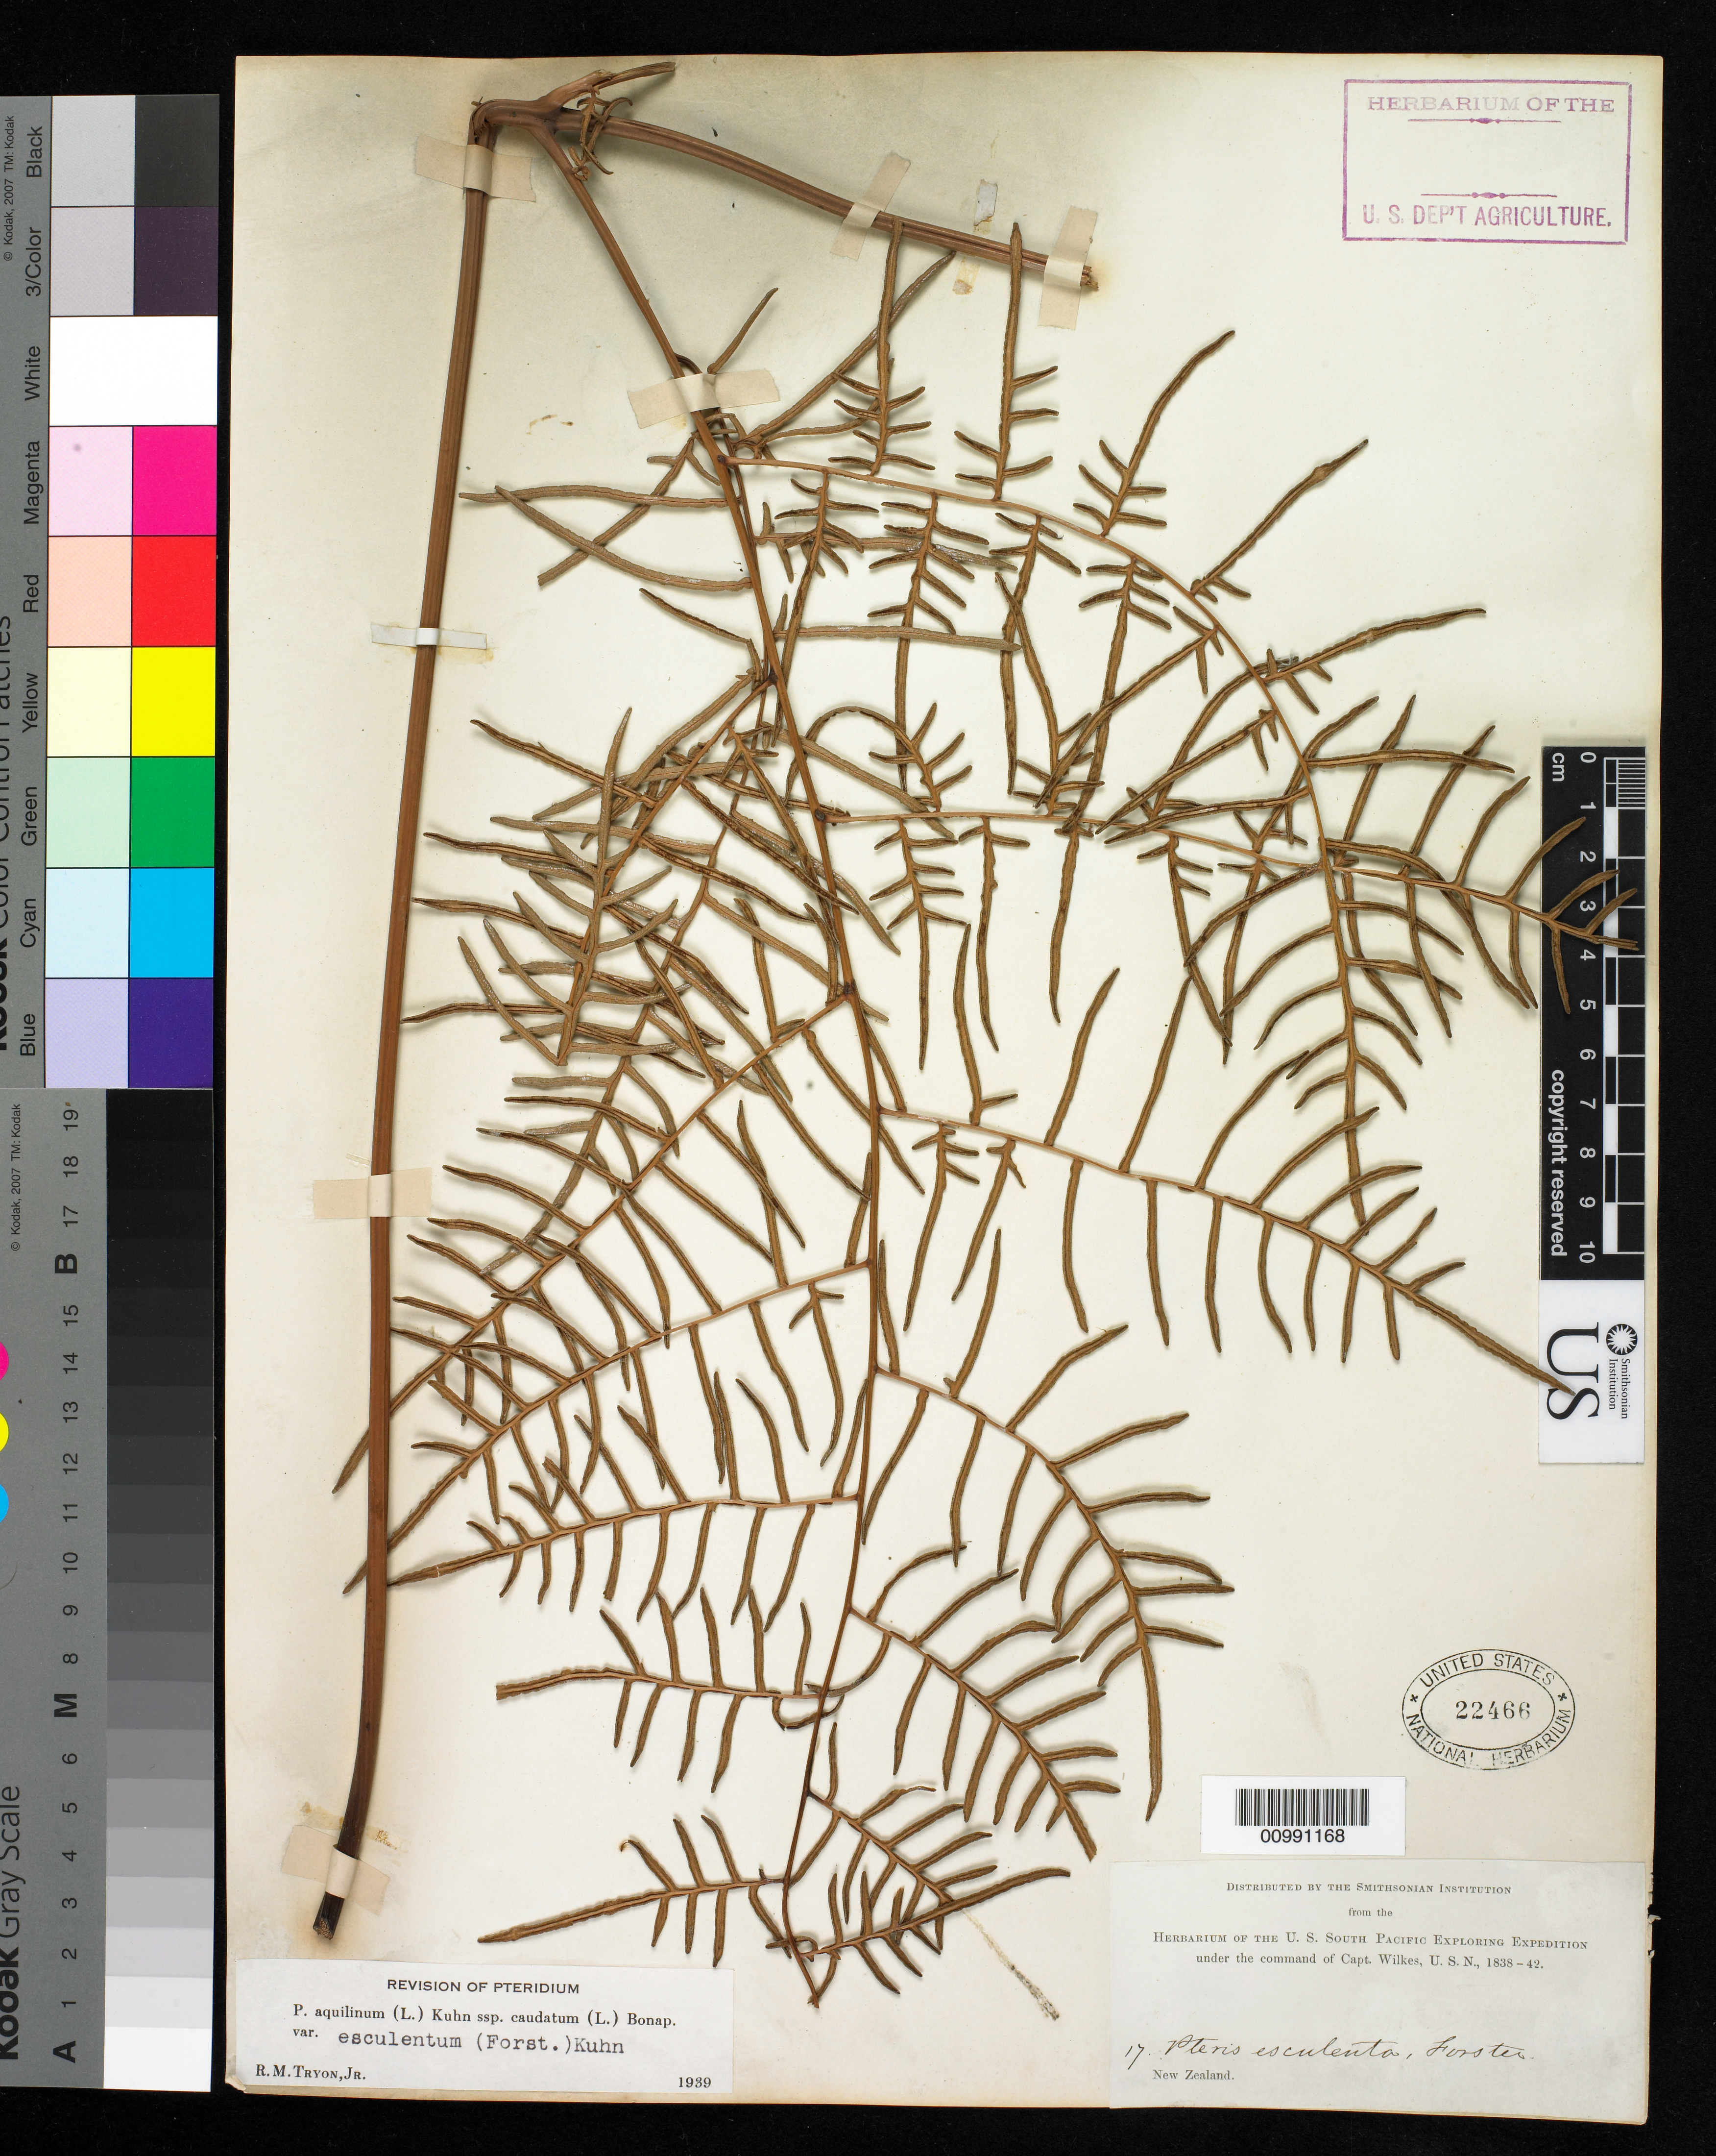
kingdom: Plantae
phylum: Tracheophyta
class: Polypodiopsida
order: Polypodiales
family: Dennstaedtiaceae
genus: Pteridium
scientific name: Pteridium esculentum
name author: (G. Forst.) Cockayne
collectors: Wilkes Explor. Exped.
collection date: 1838/1842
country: New Zealand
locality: New Zealand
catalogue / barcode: US 22466